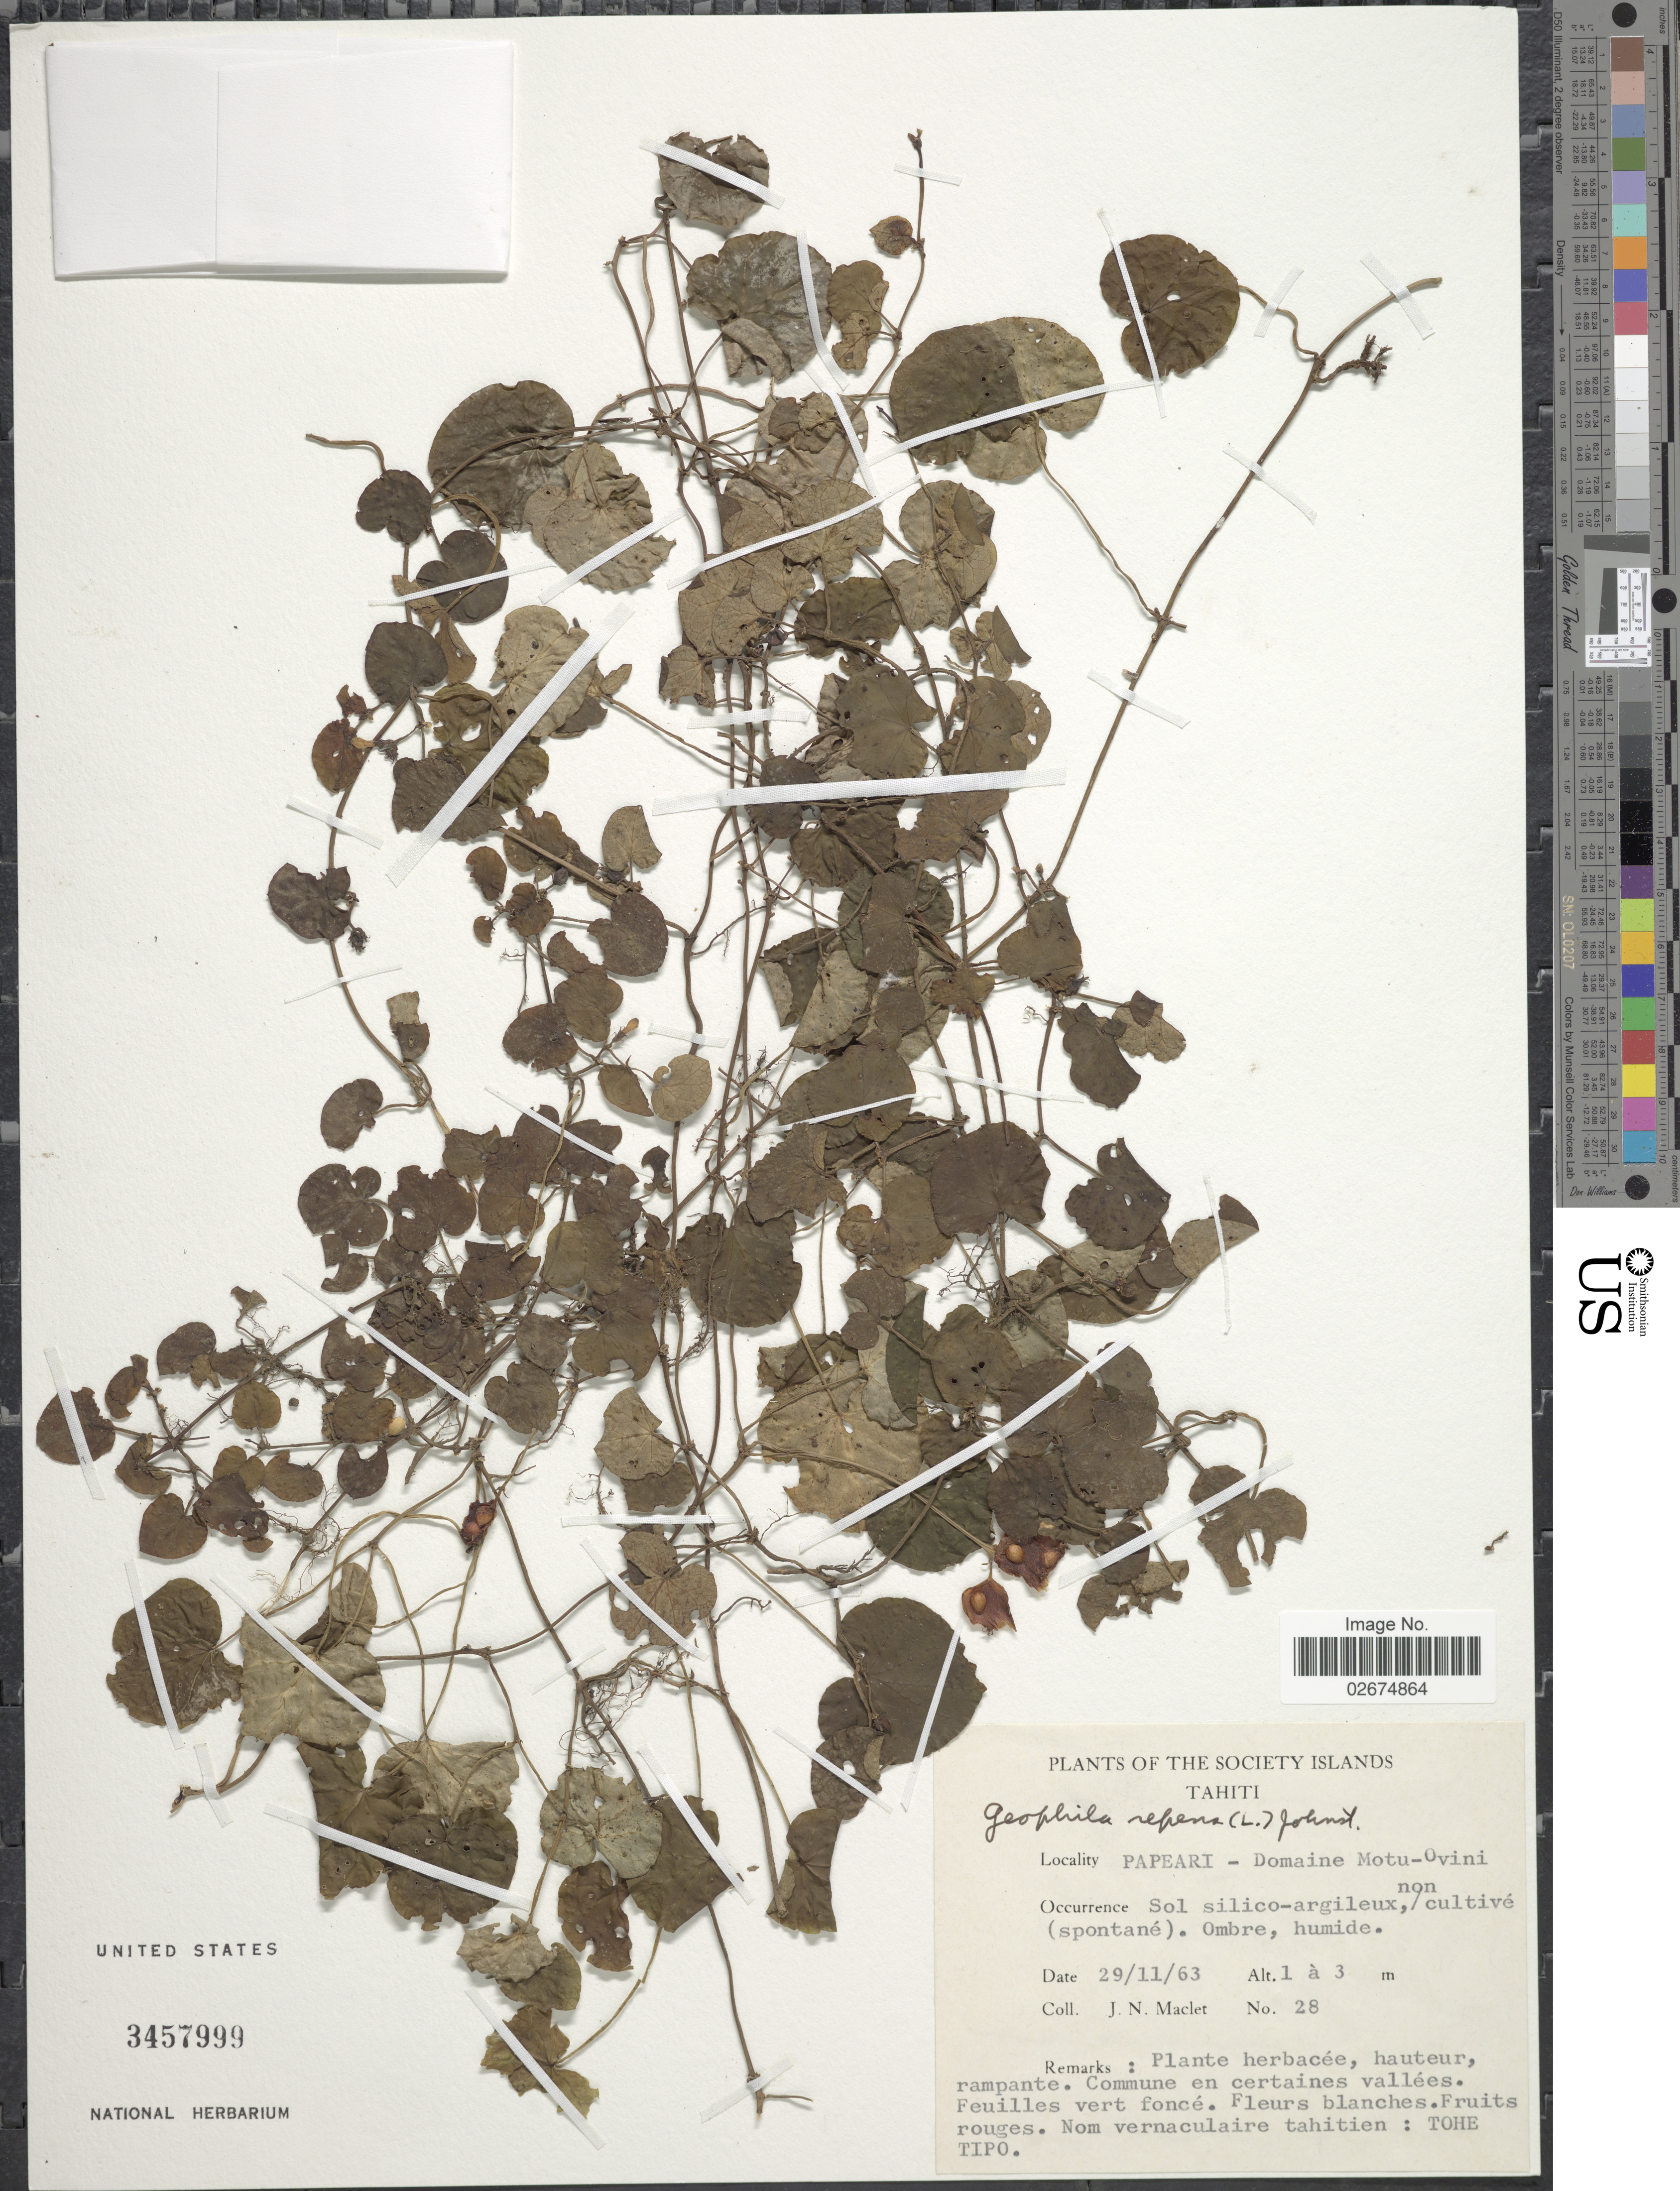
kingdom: Plantae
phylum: Tracheophyta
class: Magnoliopsida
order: Gentianales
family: Rubiaceae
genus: Geophila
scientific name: Geophila repens var. asiatica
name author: (Cham. & Schltdl.) Fosberg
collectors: J. Maclet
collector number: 28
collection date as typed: Transcribed d/m/y: 29/11/63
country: French Polynesia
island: Tahiti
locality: Society Islands. Tahiti. Papeari - Domaine Motu-Ovini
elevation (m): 1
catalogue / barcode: US 3457999